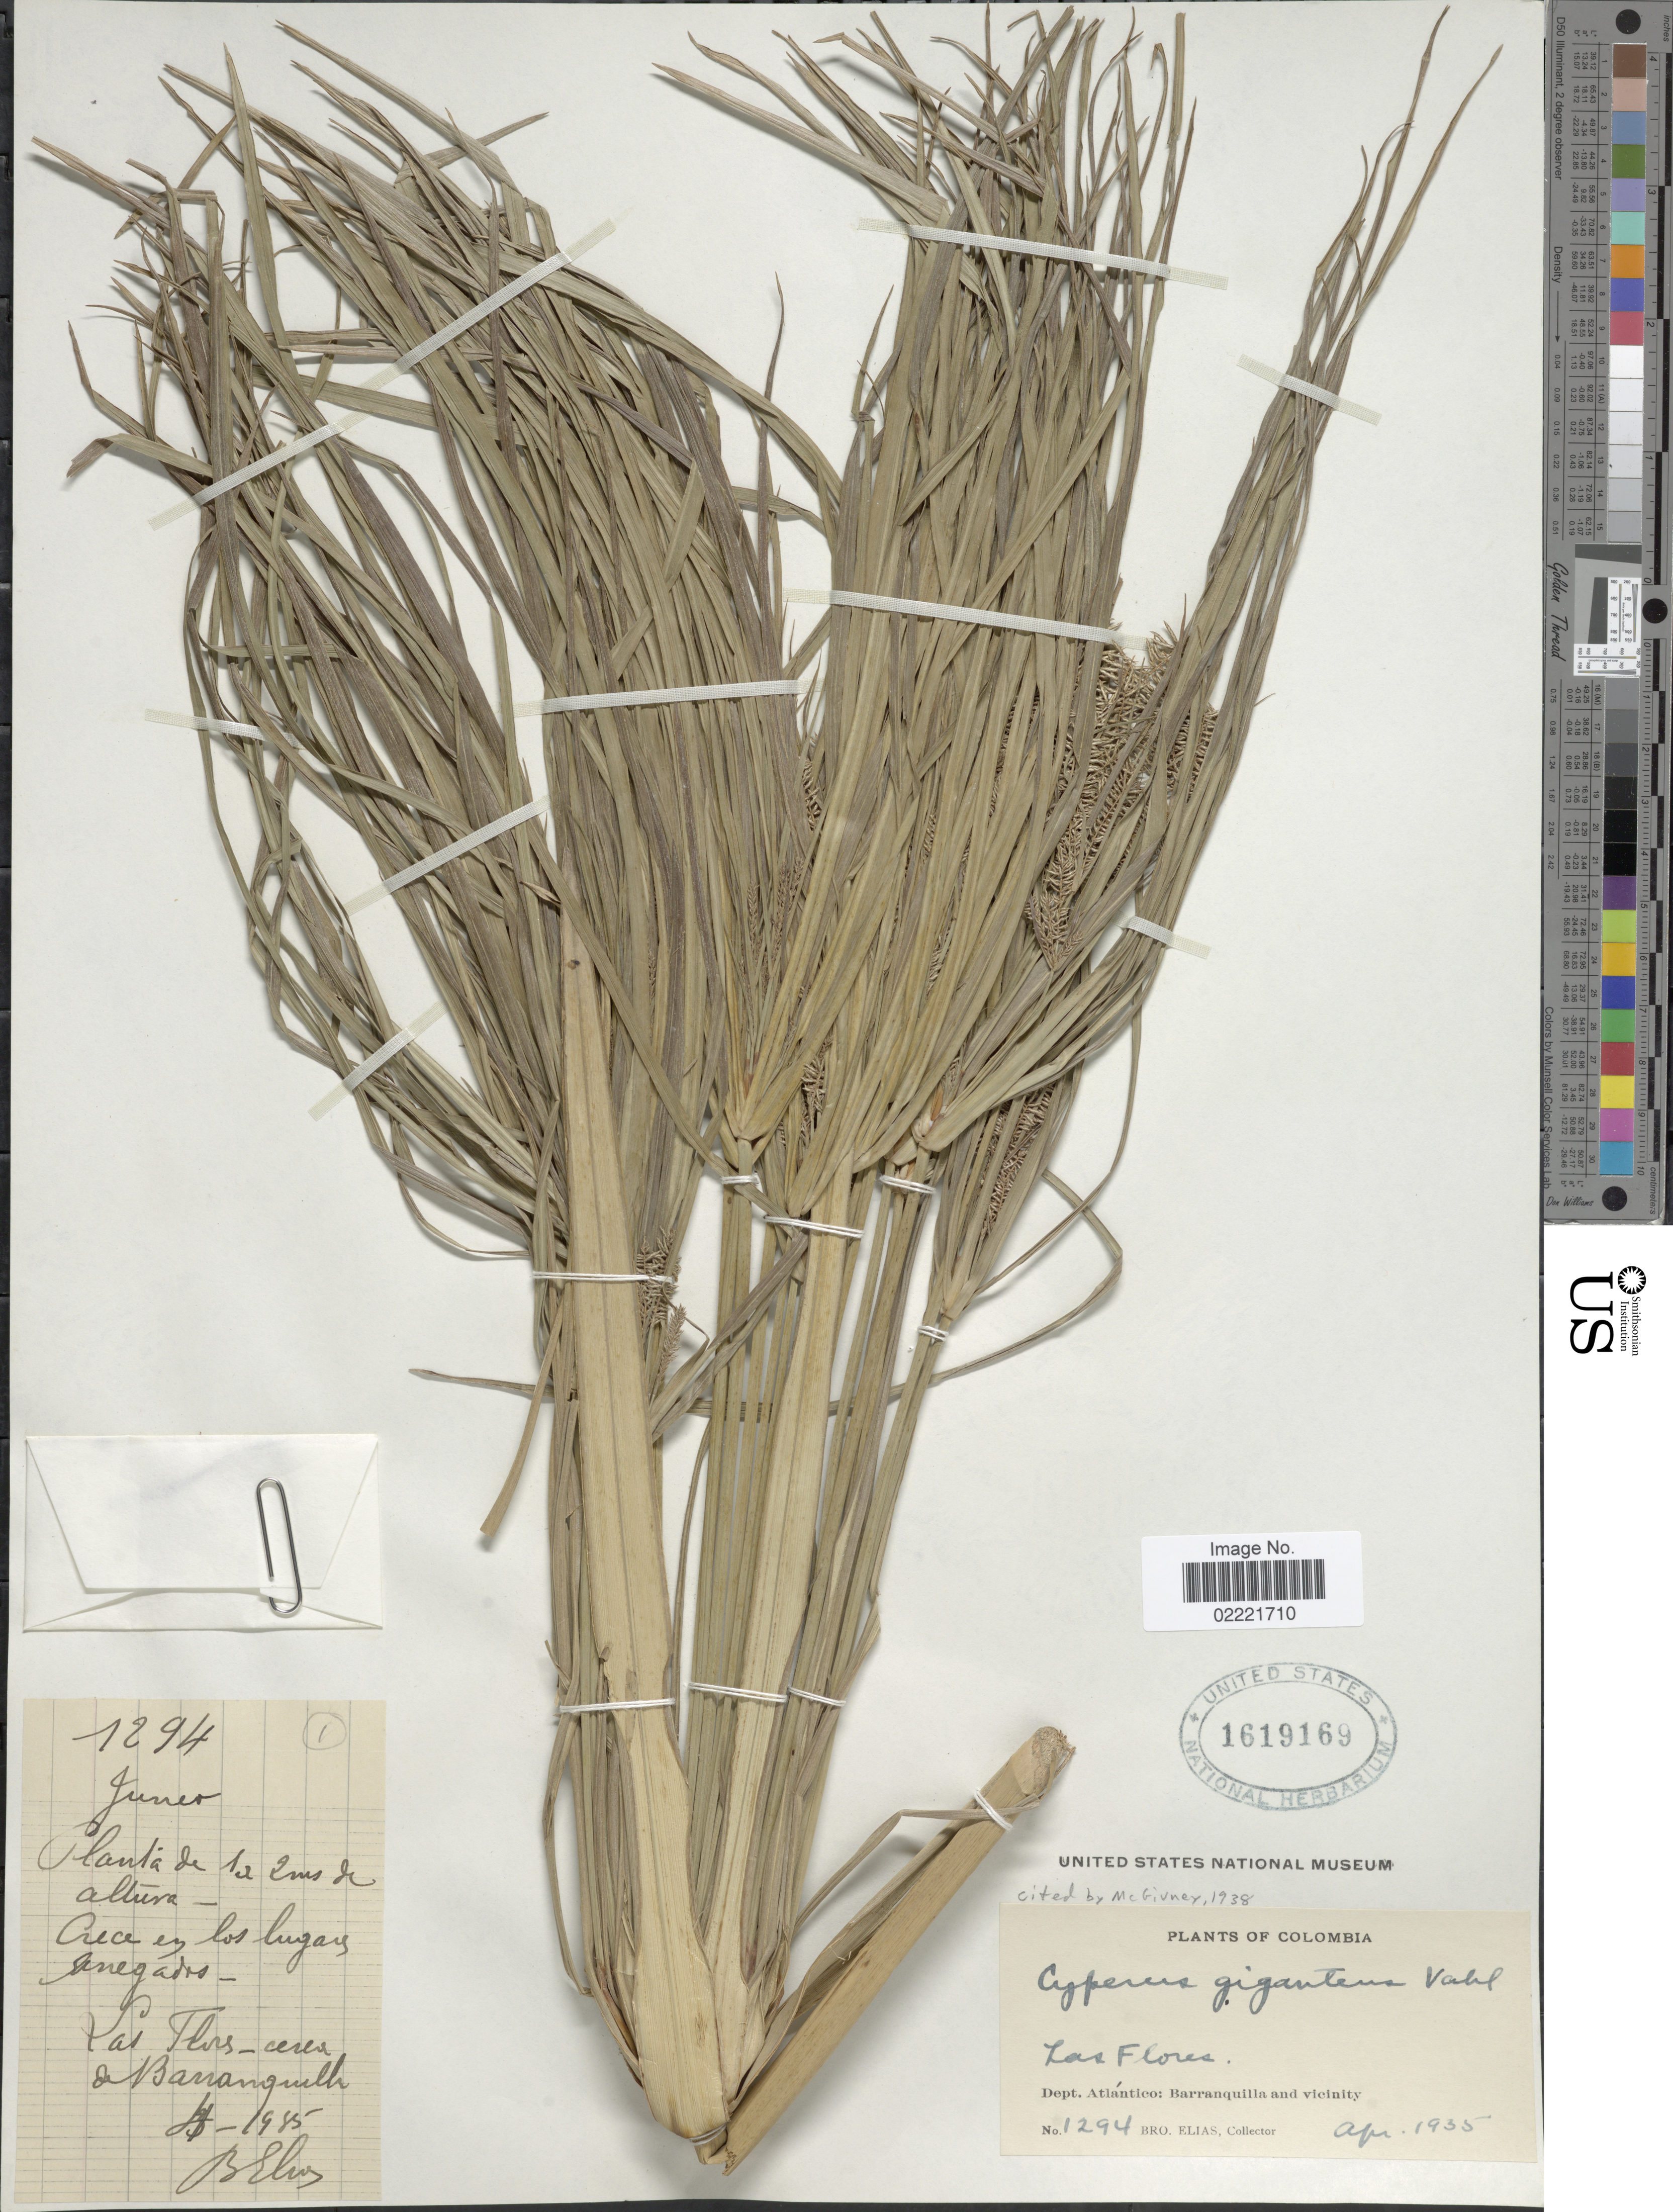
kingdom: Plantae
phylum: Tracheophyta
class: Liliopsida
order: Poales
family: Cyperaceae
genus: Cyperus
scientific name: Cyperus giganteus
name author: Vahl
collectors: Bro. Elias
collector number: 1294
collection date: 1935-04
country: Colombia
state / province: Atlántico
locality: Las Flores. Barranquilla and vicinity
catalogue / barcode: US 1619169